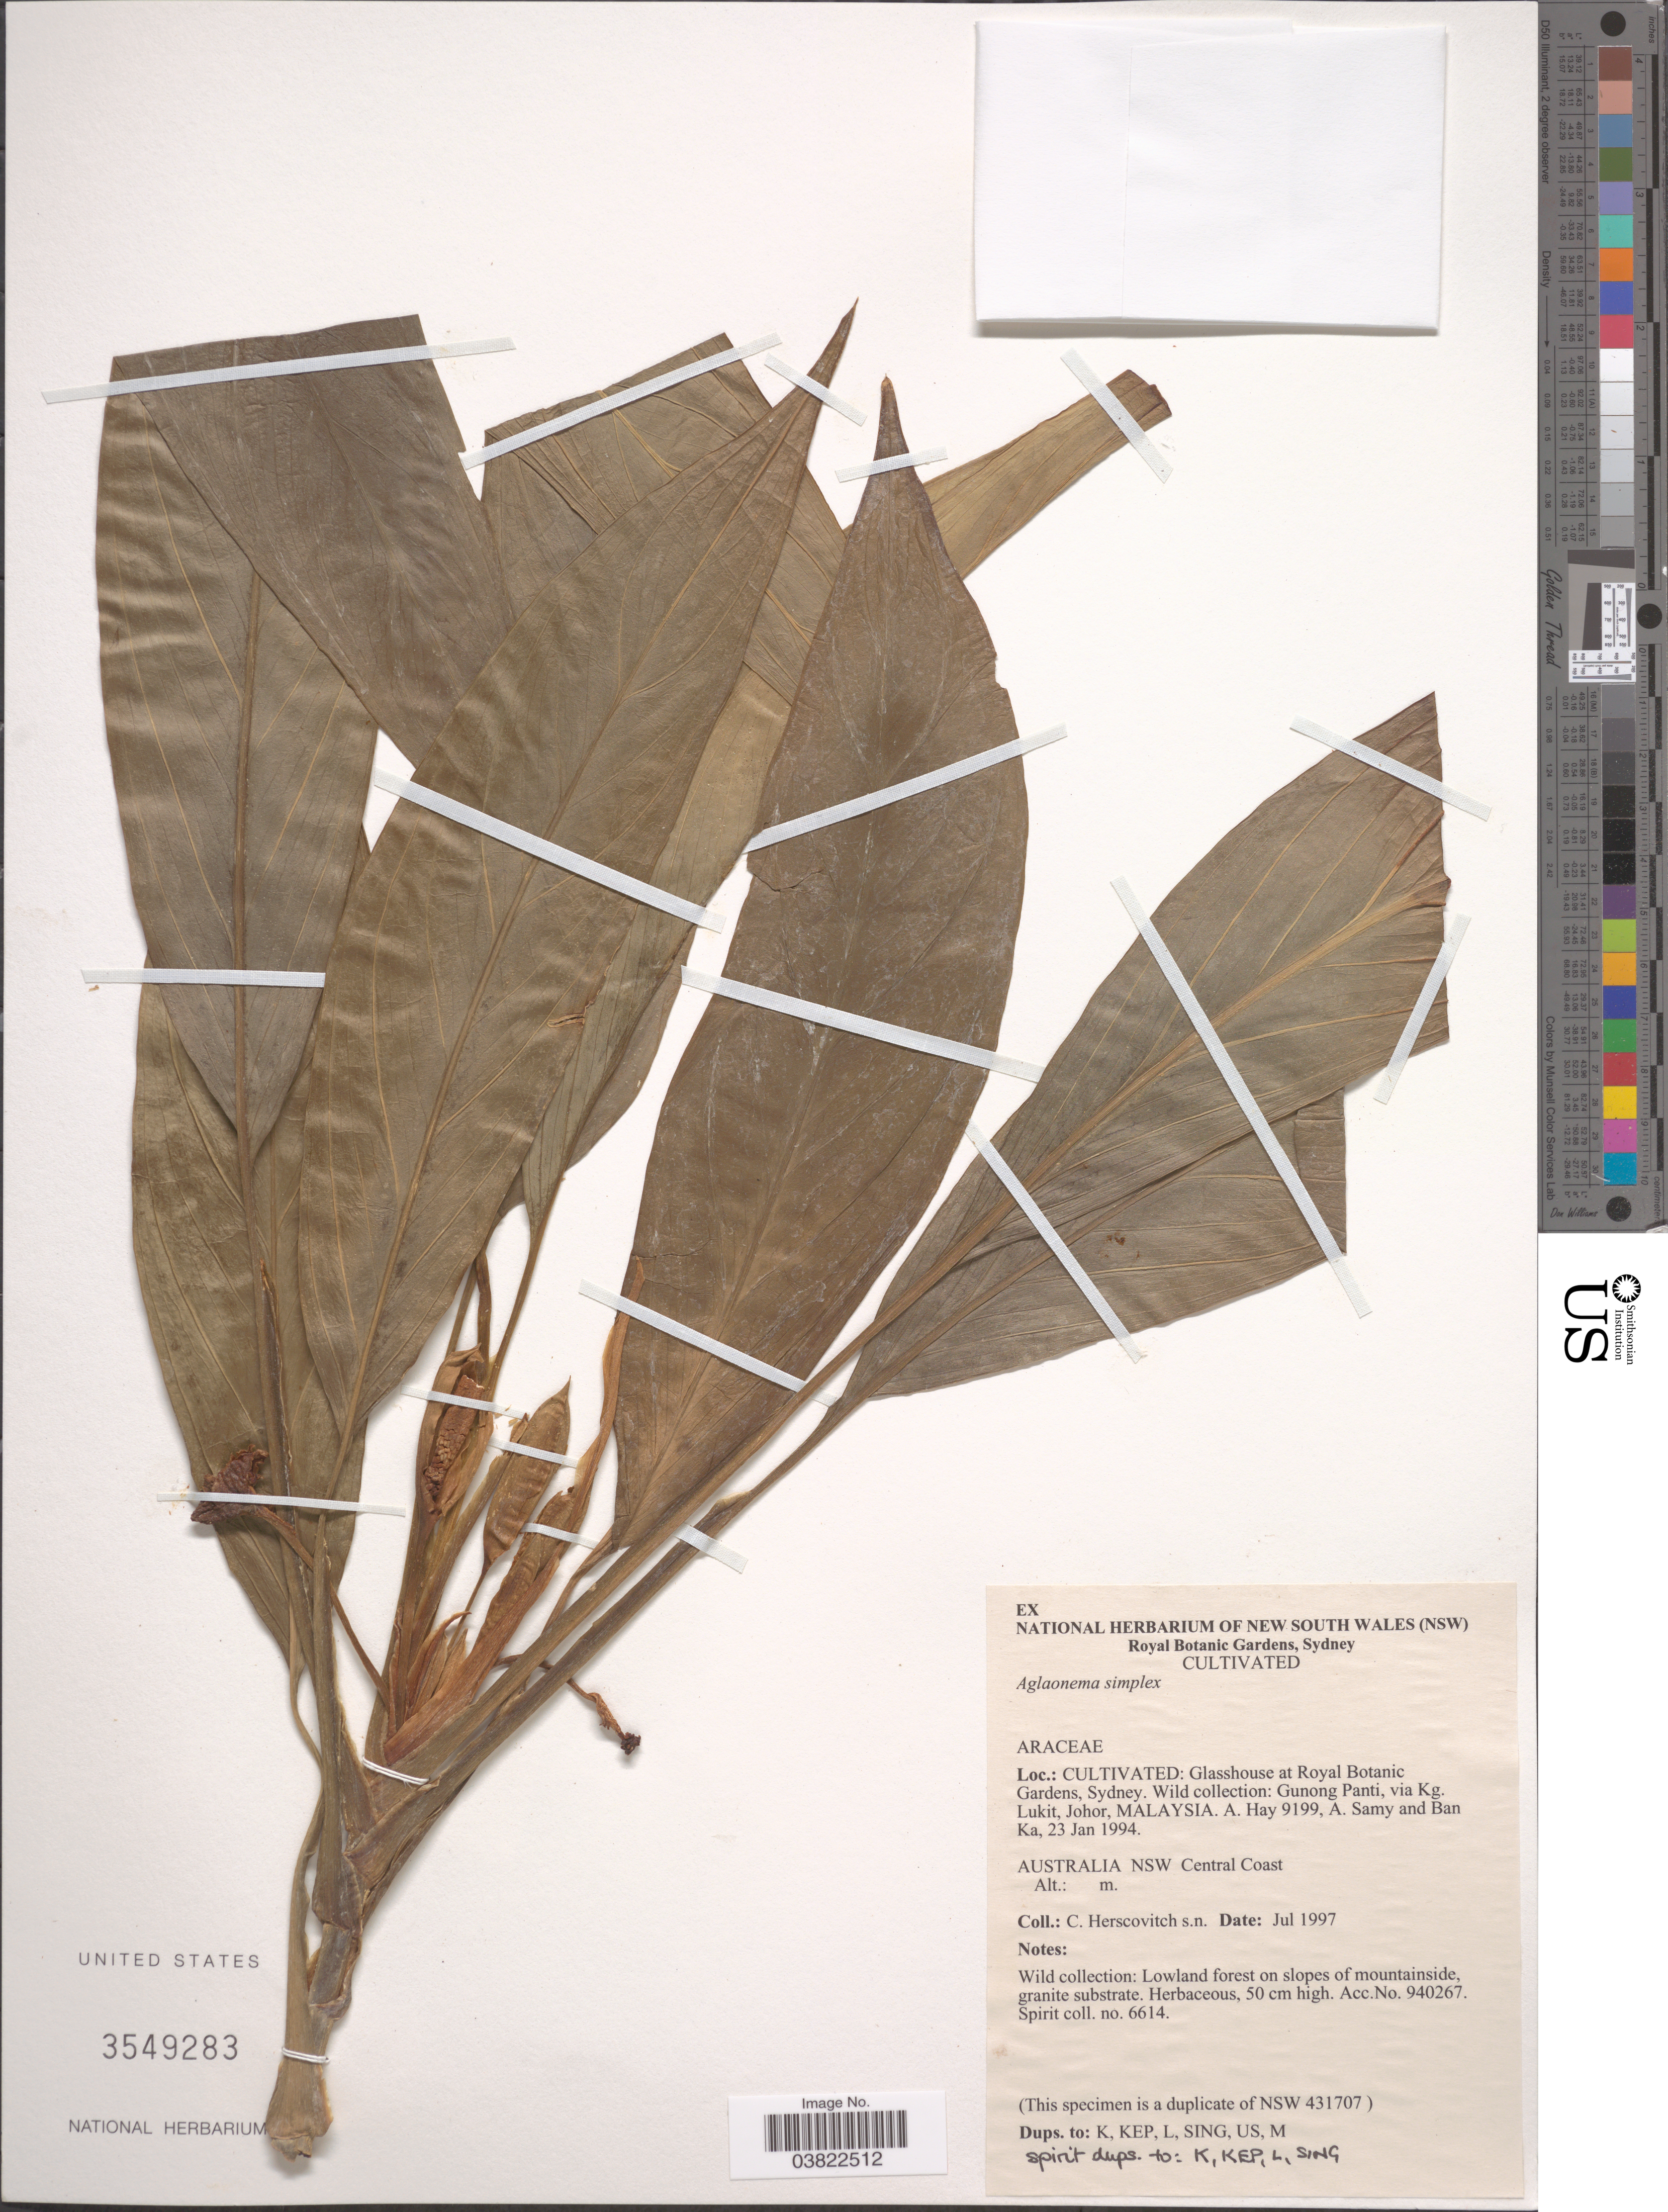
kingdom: Plantae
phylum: Tracheophyta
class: Liliopsida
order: Alismatales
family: Araceae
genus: Aglaonema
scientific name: Aglaonema simplex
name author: Blume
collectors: C. Herscovitch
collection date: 1997-07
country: Malaysia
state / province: Johor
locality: Glasshouse at Royal Botanic Gardens, Sydney. Central Coast.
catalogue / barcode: US 3549283